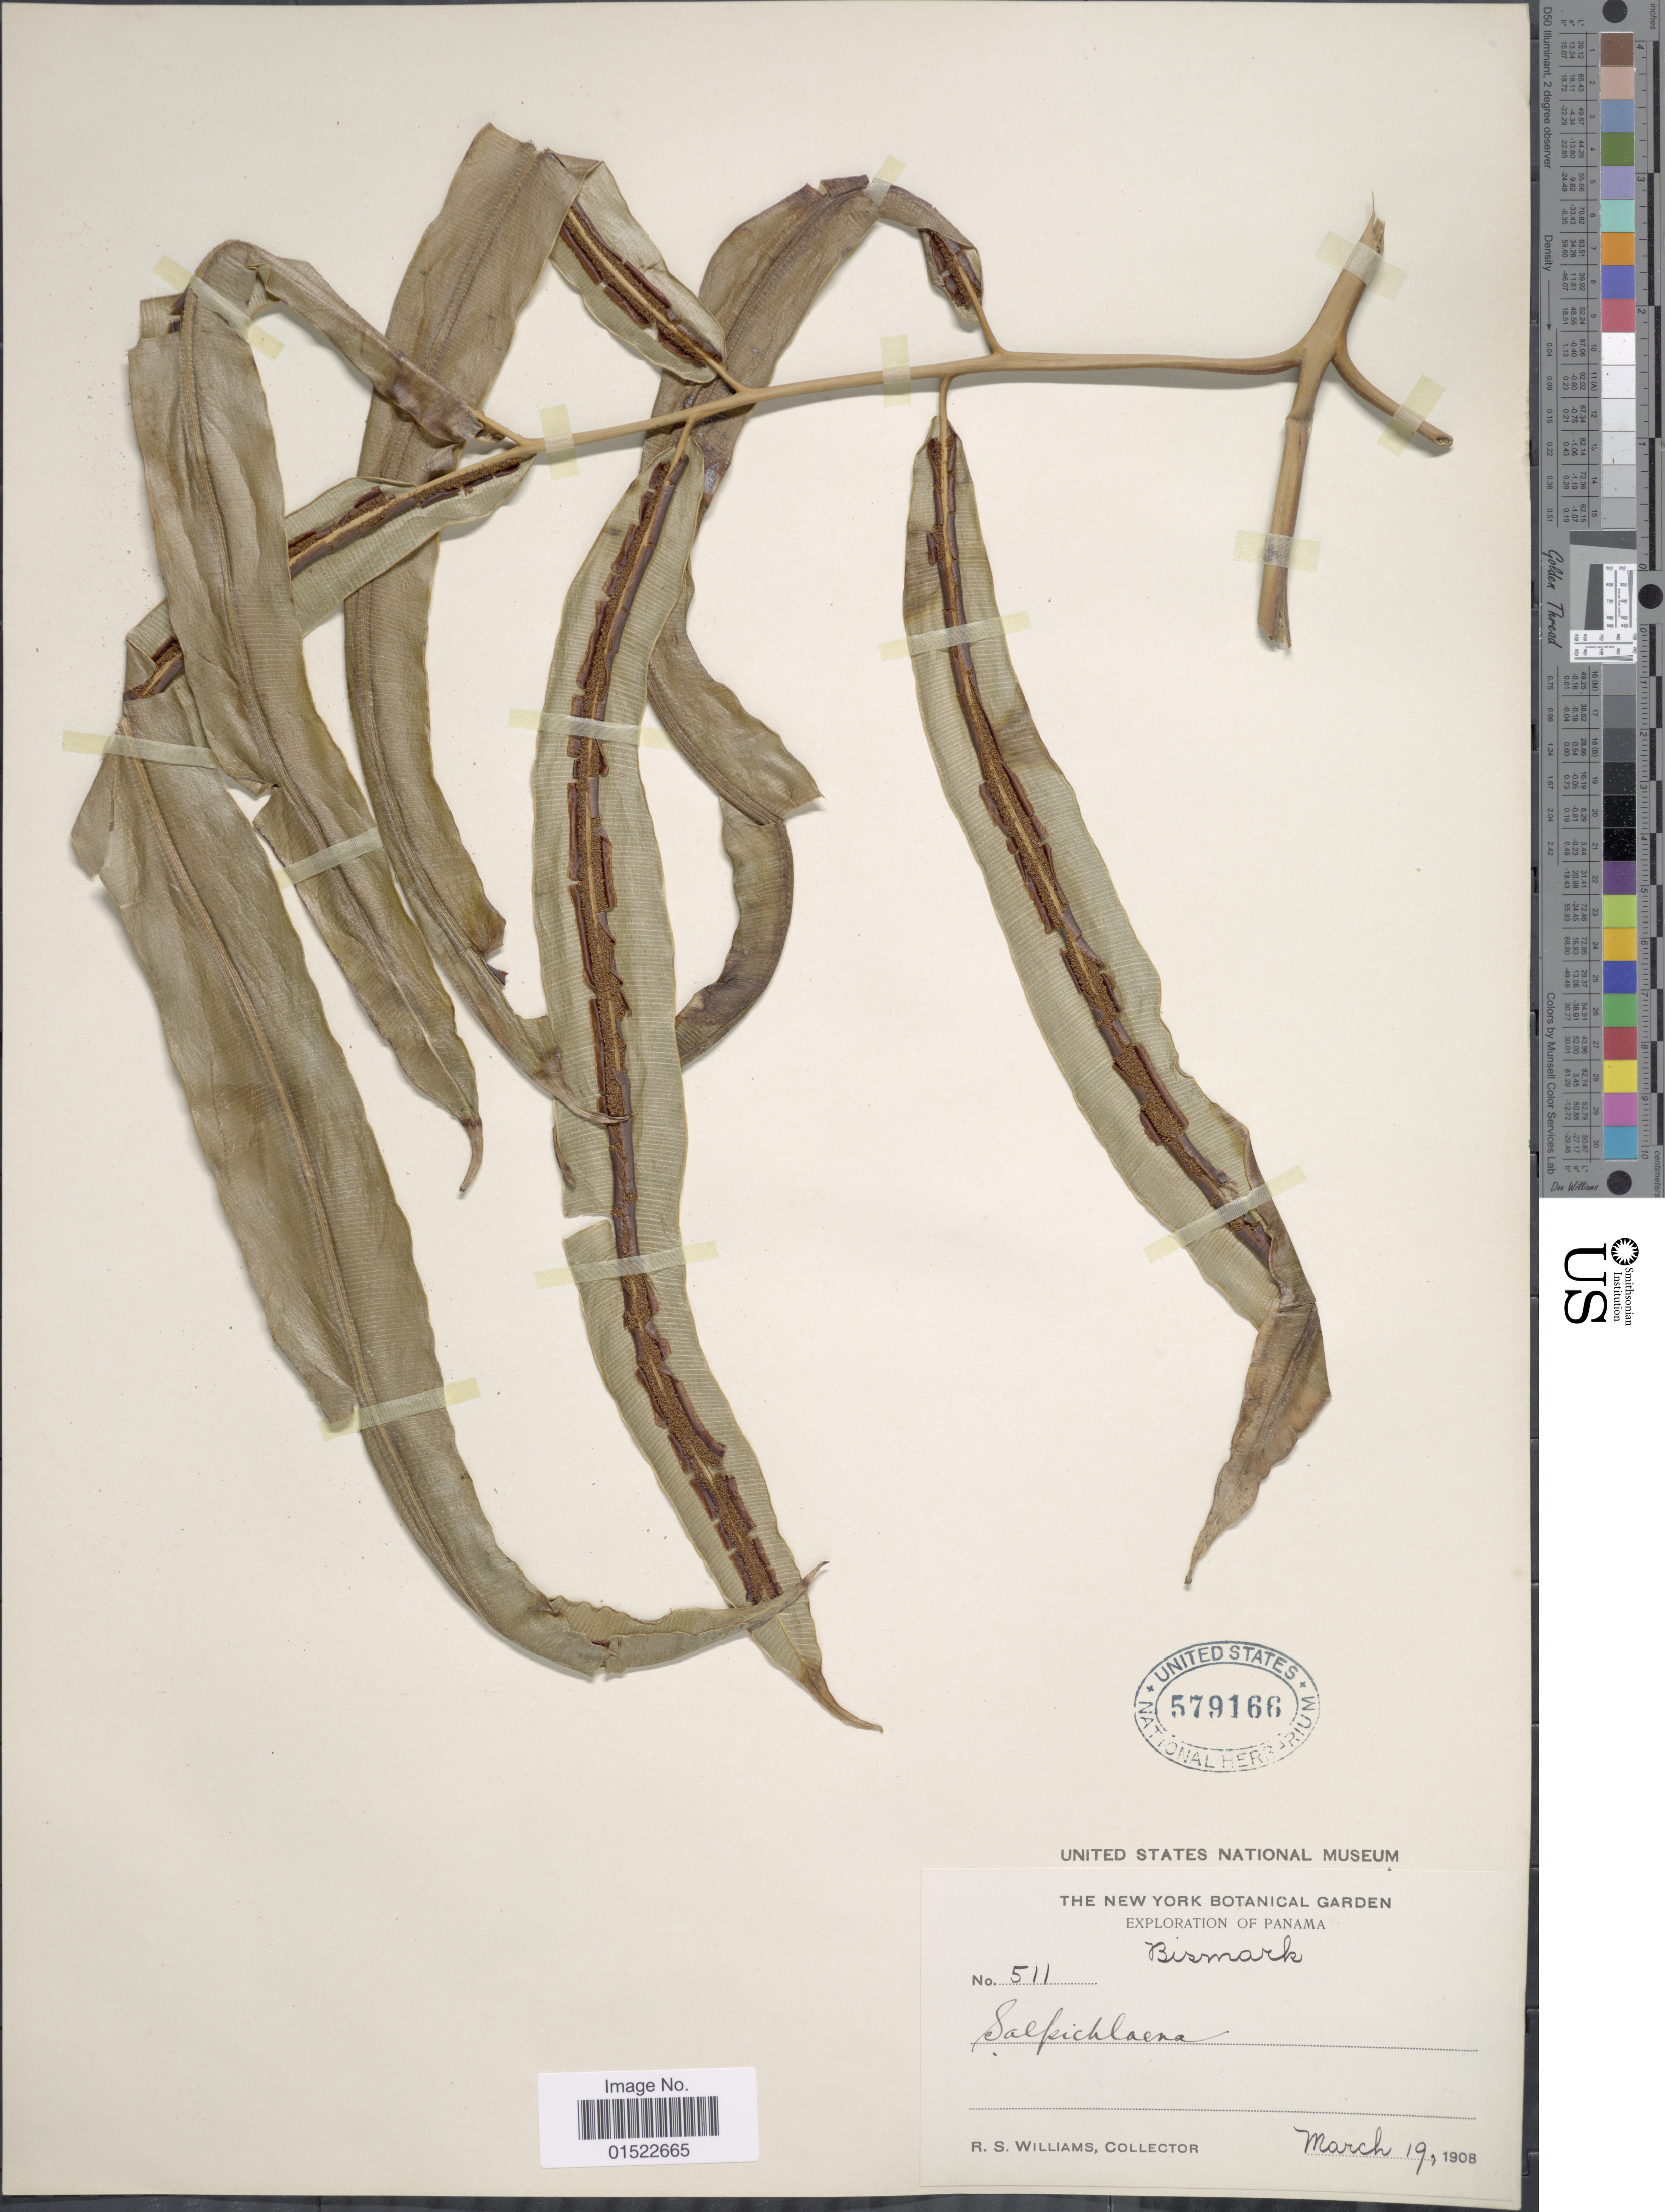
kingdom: Plantae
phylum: Tracheophyta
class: Polypodiopsida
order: Polypodiales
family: Blechnaceae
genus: Salpichlaena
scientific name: Salpichlaena volubilis subsp. volubilis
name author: (Kaulf.) J. Sm.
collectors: R. S. Williams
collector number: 511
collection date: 1908-03-19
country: Panama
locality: Exploration of Panama, Bismark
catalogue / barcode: US 579166